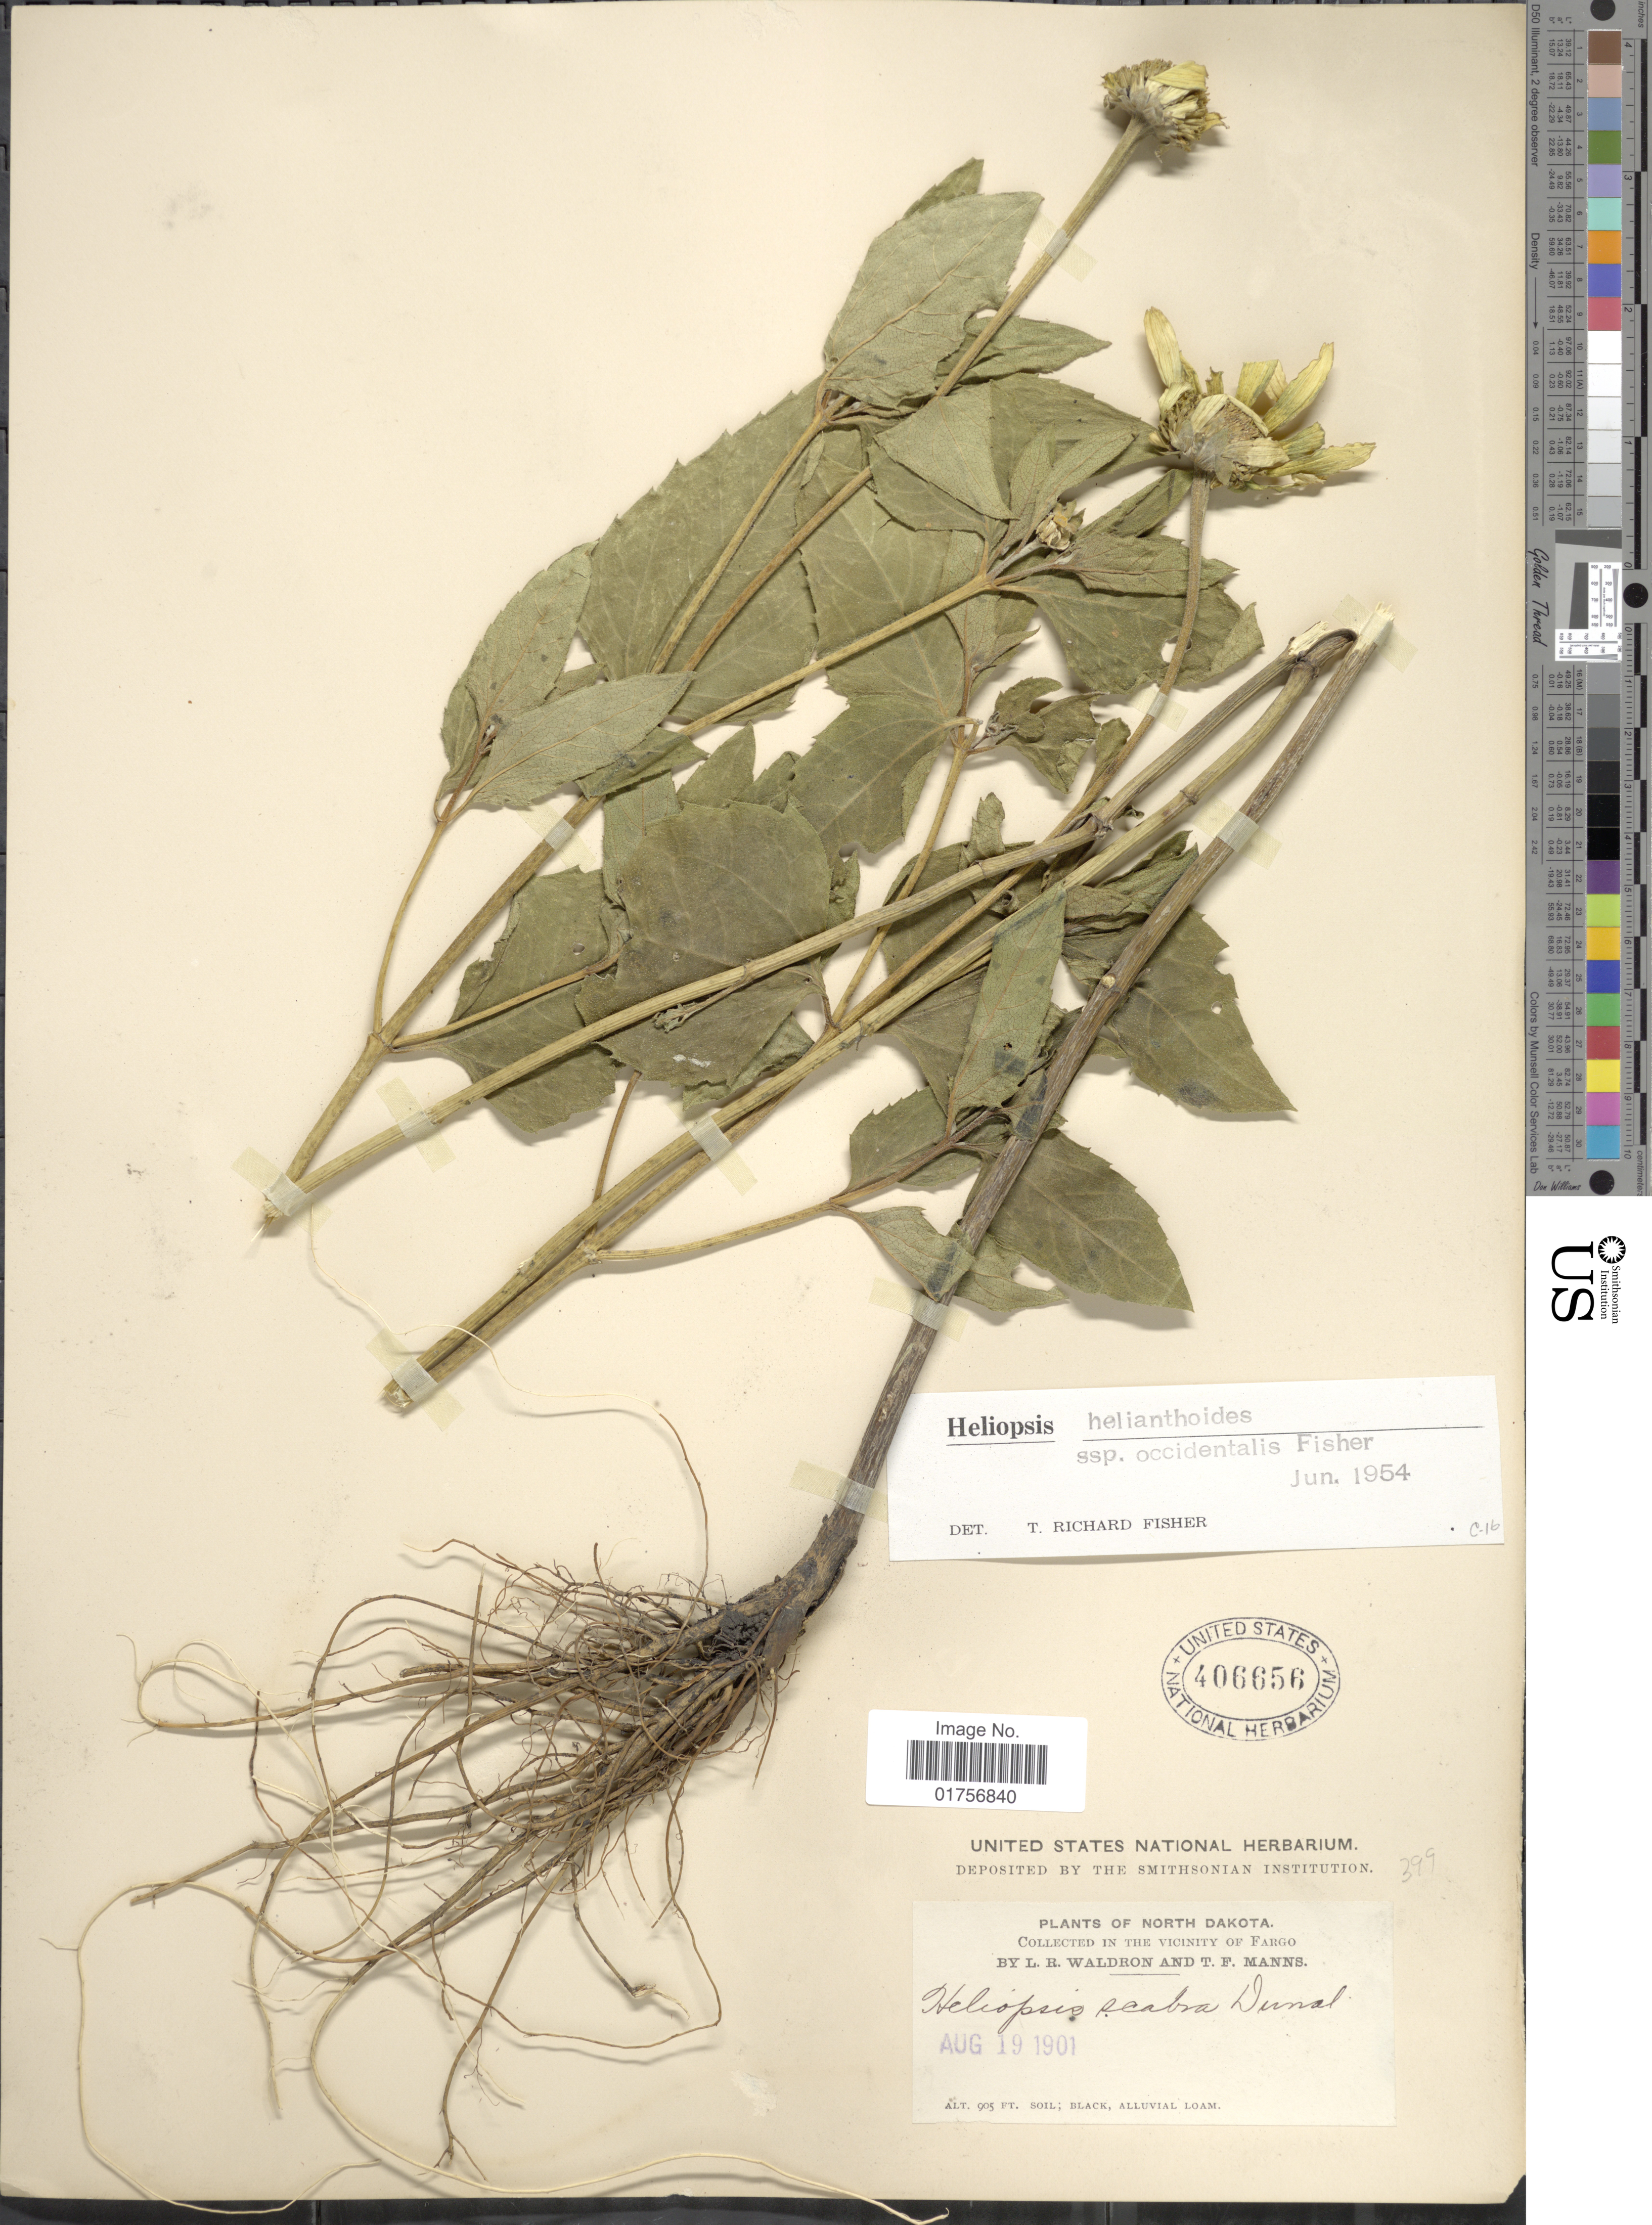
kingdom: Plantae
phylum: Tracheophyta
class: Magnoliopsida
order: Asterales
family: Asteraceae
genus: Heliopsis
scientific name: Heliopsis helianthoides subsp. occidentalis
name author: T.R. Fisher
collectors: L. Waldron & T. Manns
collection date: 1901-08-19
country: United States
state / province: North Dakota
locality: In The Vicinity of Fargo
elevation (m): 276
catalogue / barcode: US 406656